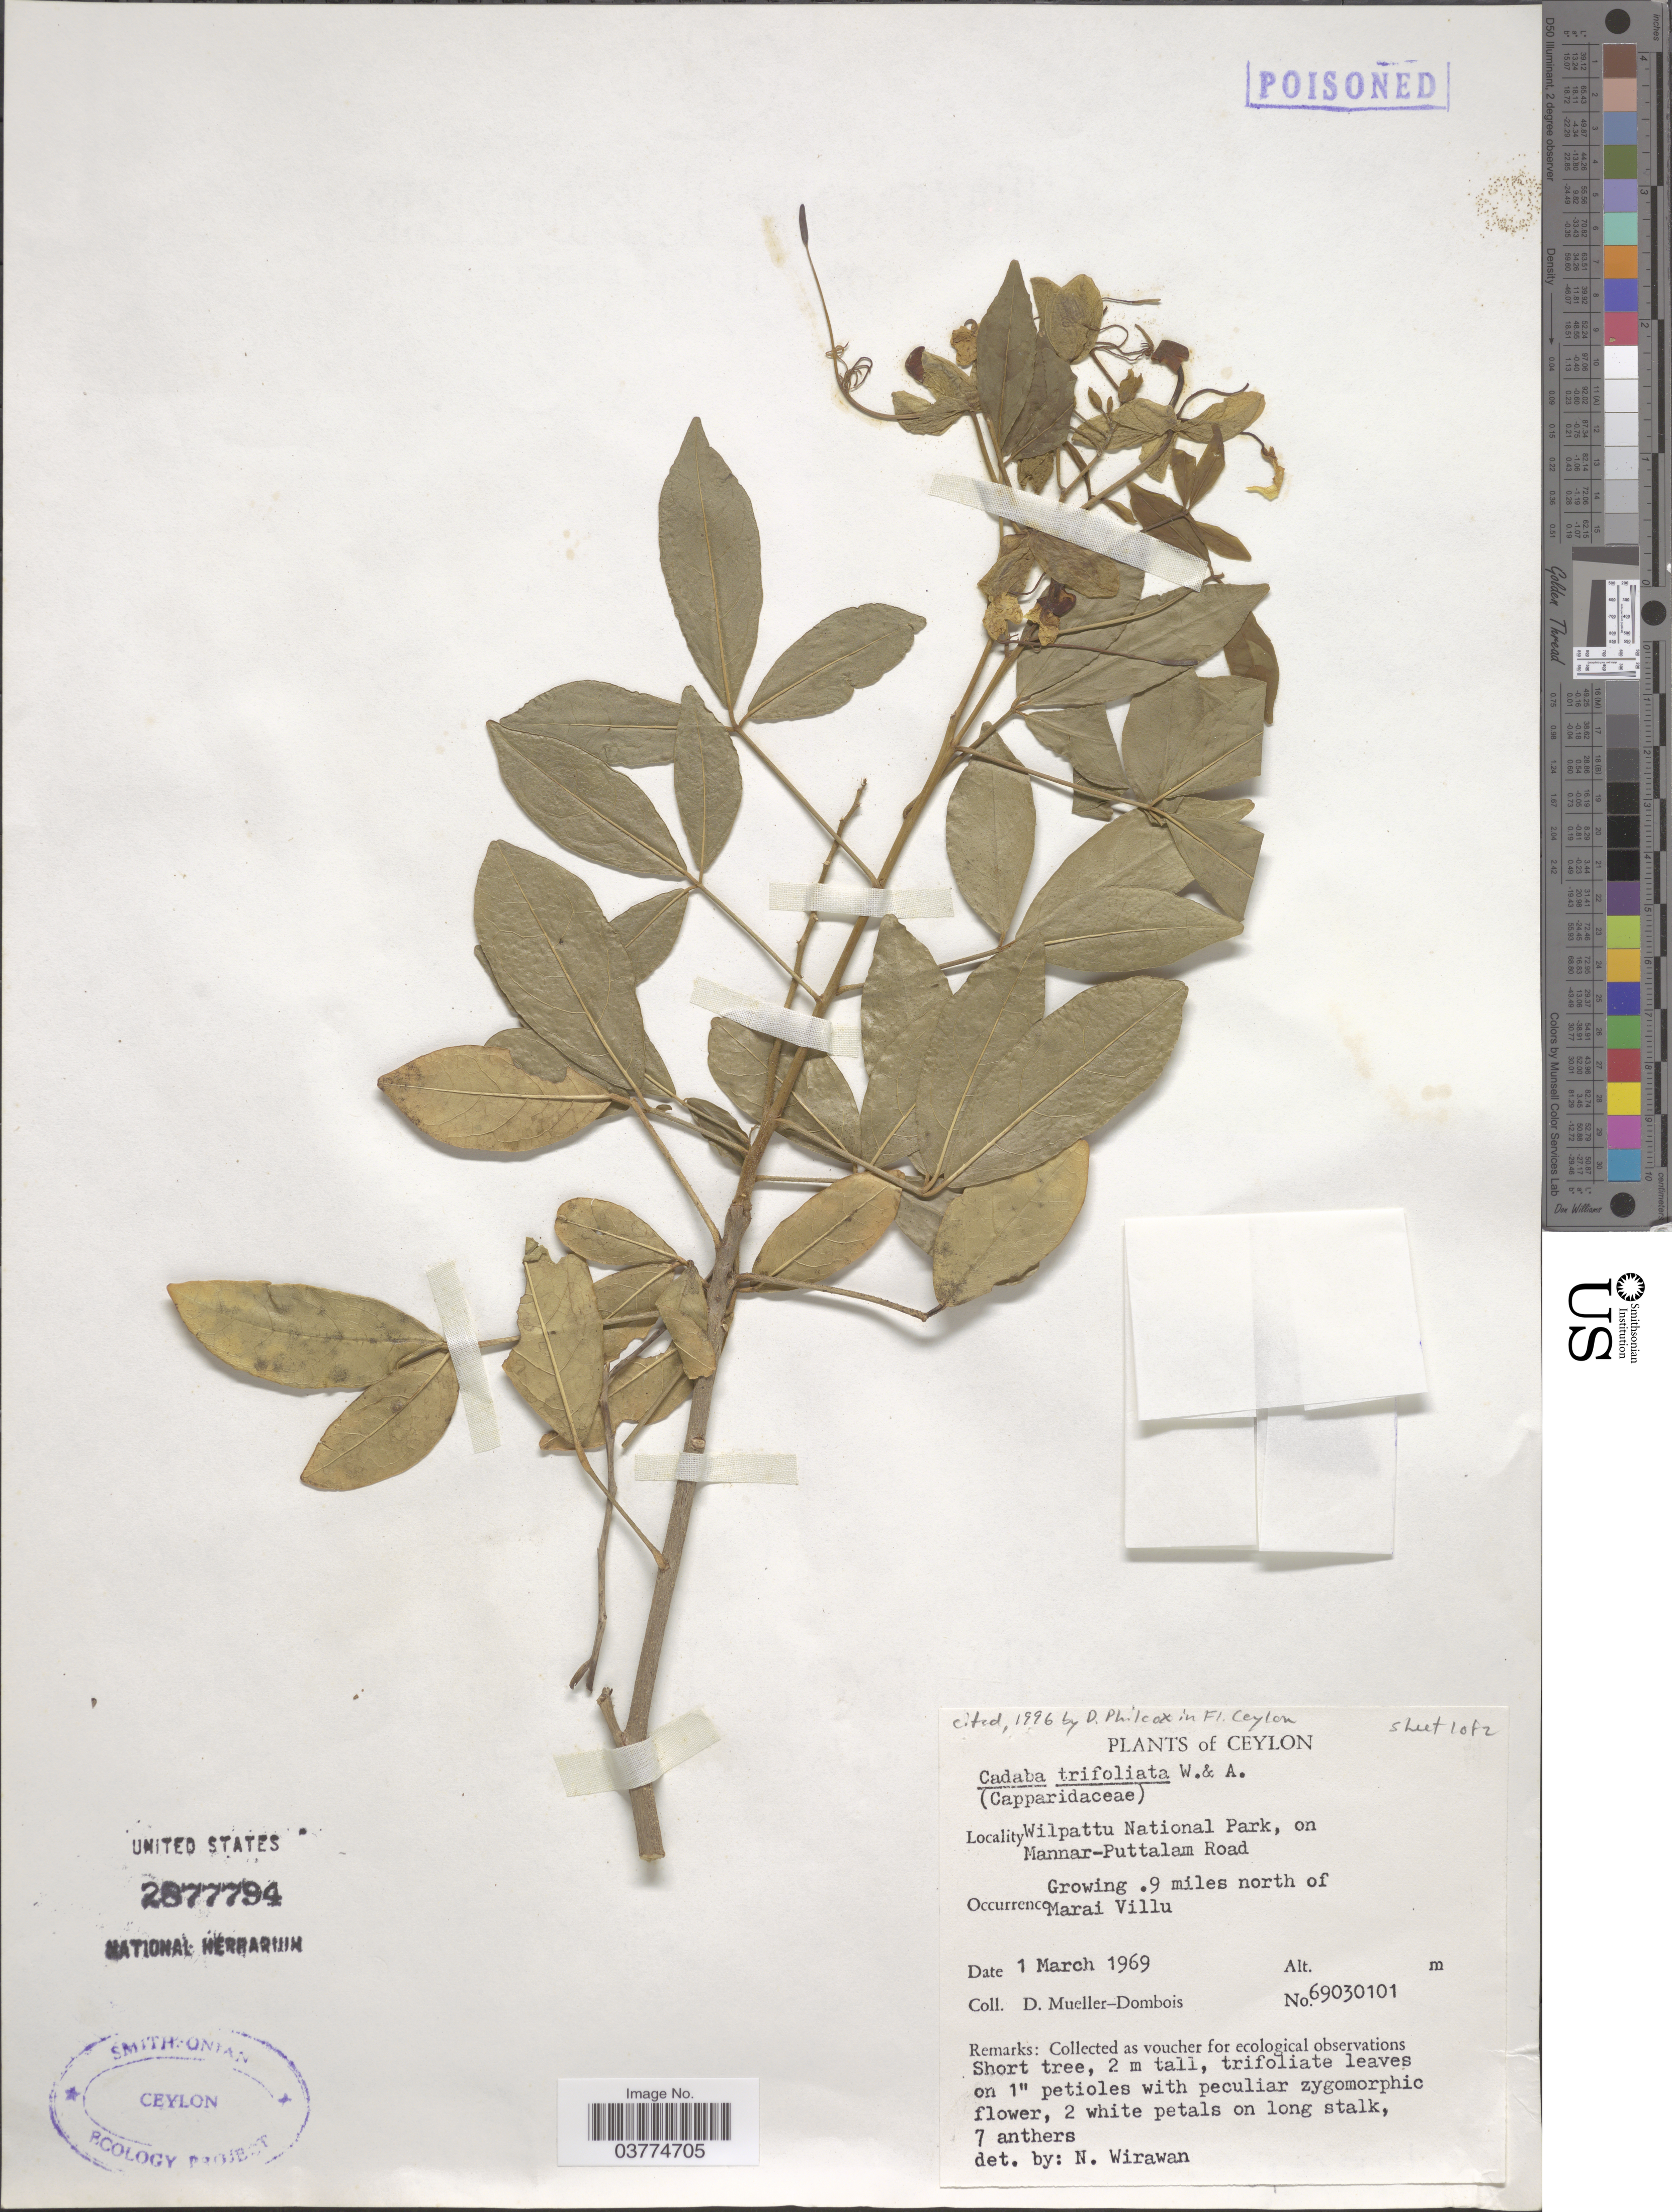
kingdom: Plantae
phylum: Tracheophyta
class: Magnoliopsida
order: Brassicales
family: Capparaceae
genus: Cadaba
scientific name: Cadaba trifoliata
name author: (Roxb.) Wight & Arn.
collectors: D. Mueller-Dombois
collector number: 69030101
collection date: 1969-03-01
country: Sri Lanka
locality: Ceylon. Wilpattu National Park, on Mannar-Puttalam Road. Growing .9 miles north of Marai Villu.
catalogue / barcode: US 2877794